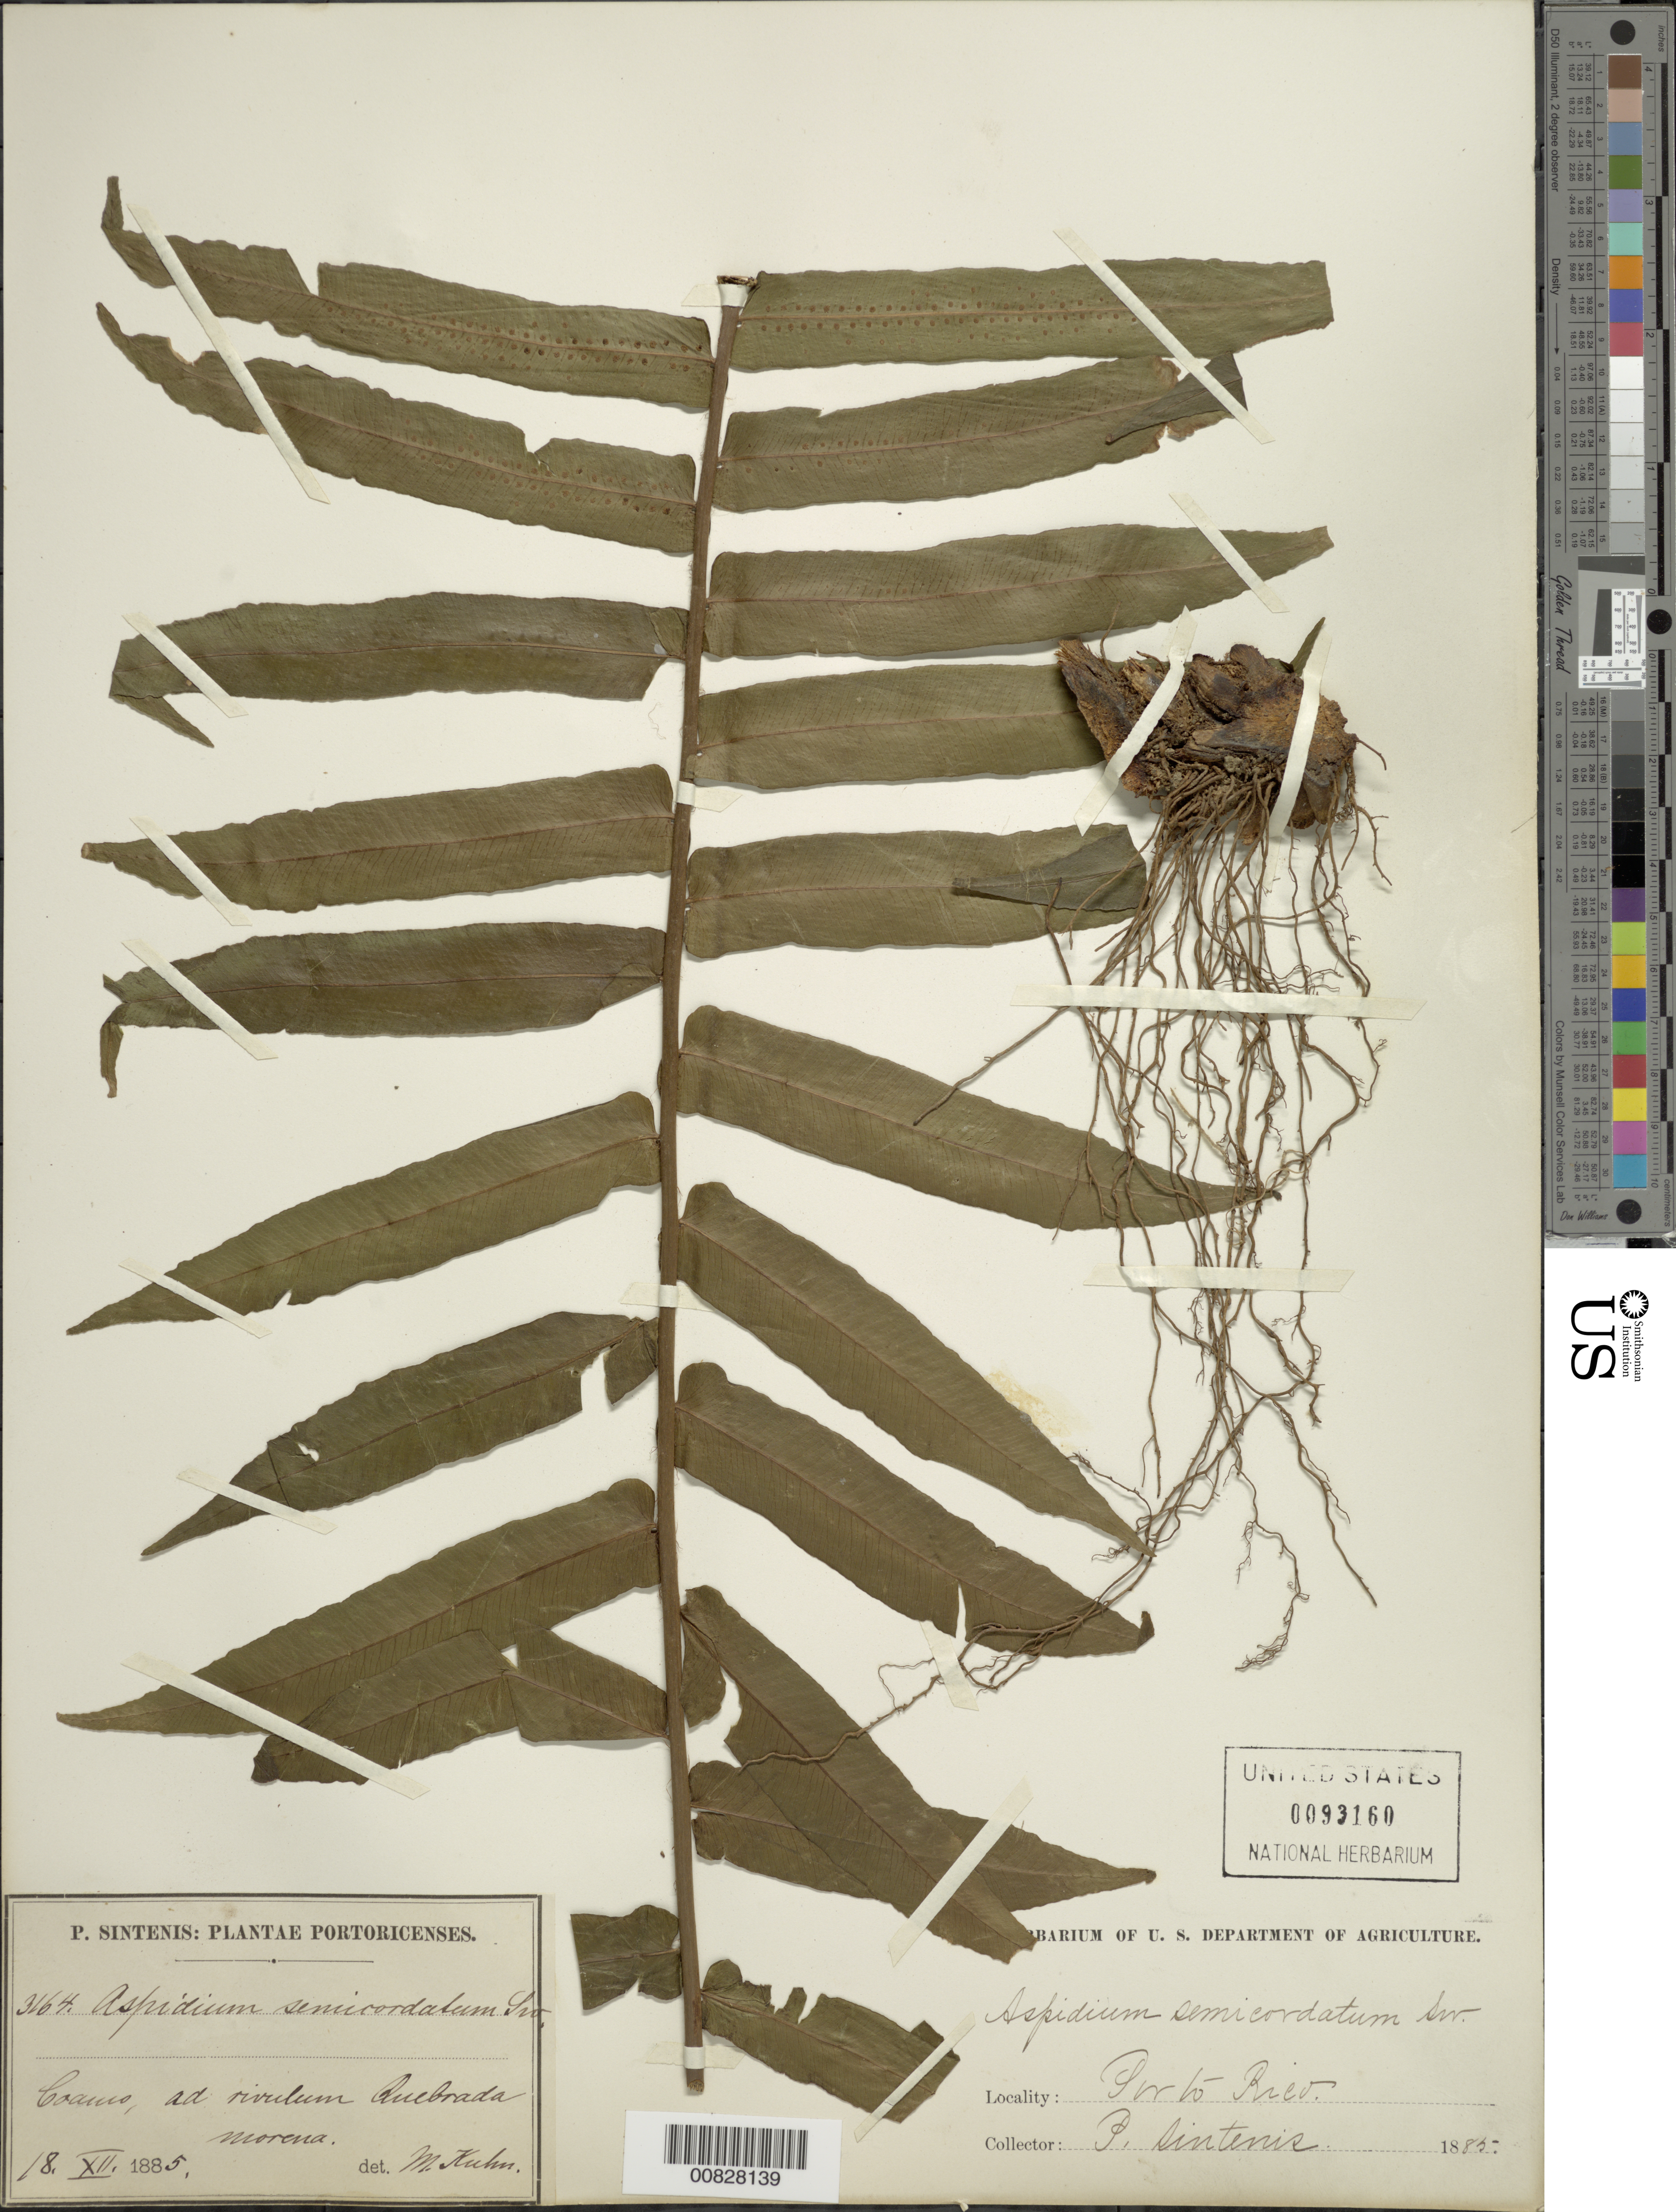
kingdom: Plantae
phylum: Tracheophyta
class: Polypodiopsida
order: Polypodiales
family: Lomariopsidaceae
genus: Cyclopeltis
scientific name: Cyclopeltis semicordata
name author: (Sw.) J. Sm.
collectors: P. Sintenis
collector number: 3164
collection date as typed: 18 Dec 1885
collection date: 1885-12-18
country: Puerto Rico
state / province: Utuado (?)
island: Puerto Rico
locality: Guanico, Quebrada Morena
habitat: Ad rivulum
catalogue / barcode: US 93160